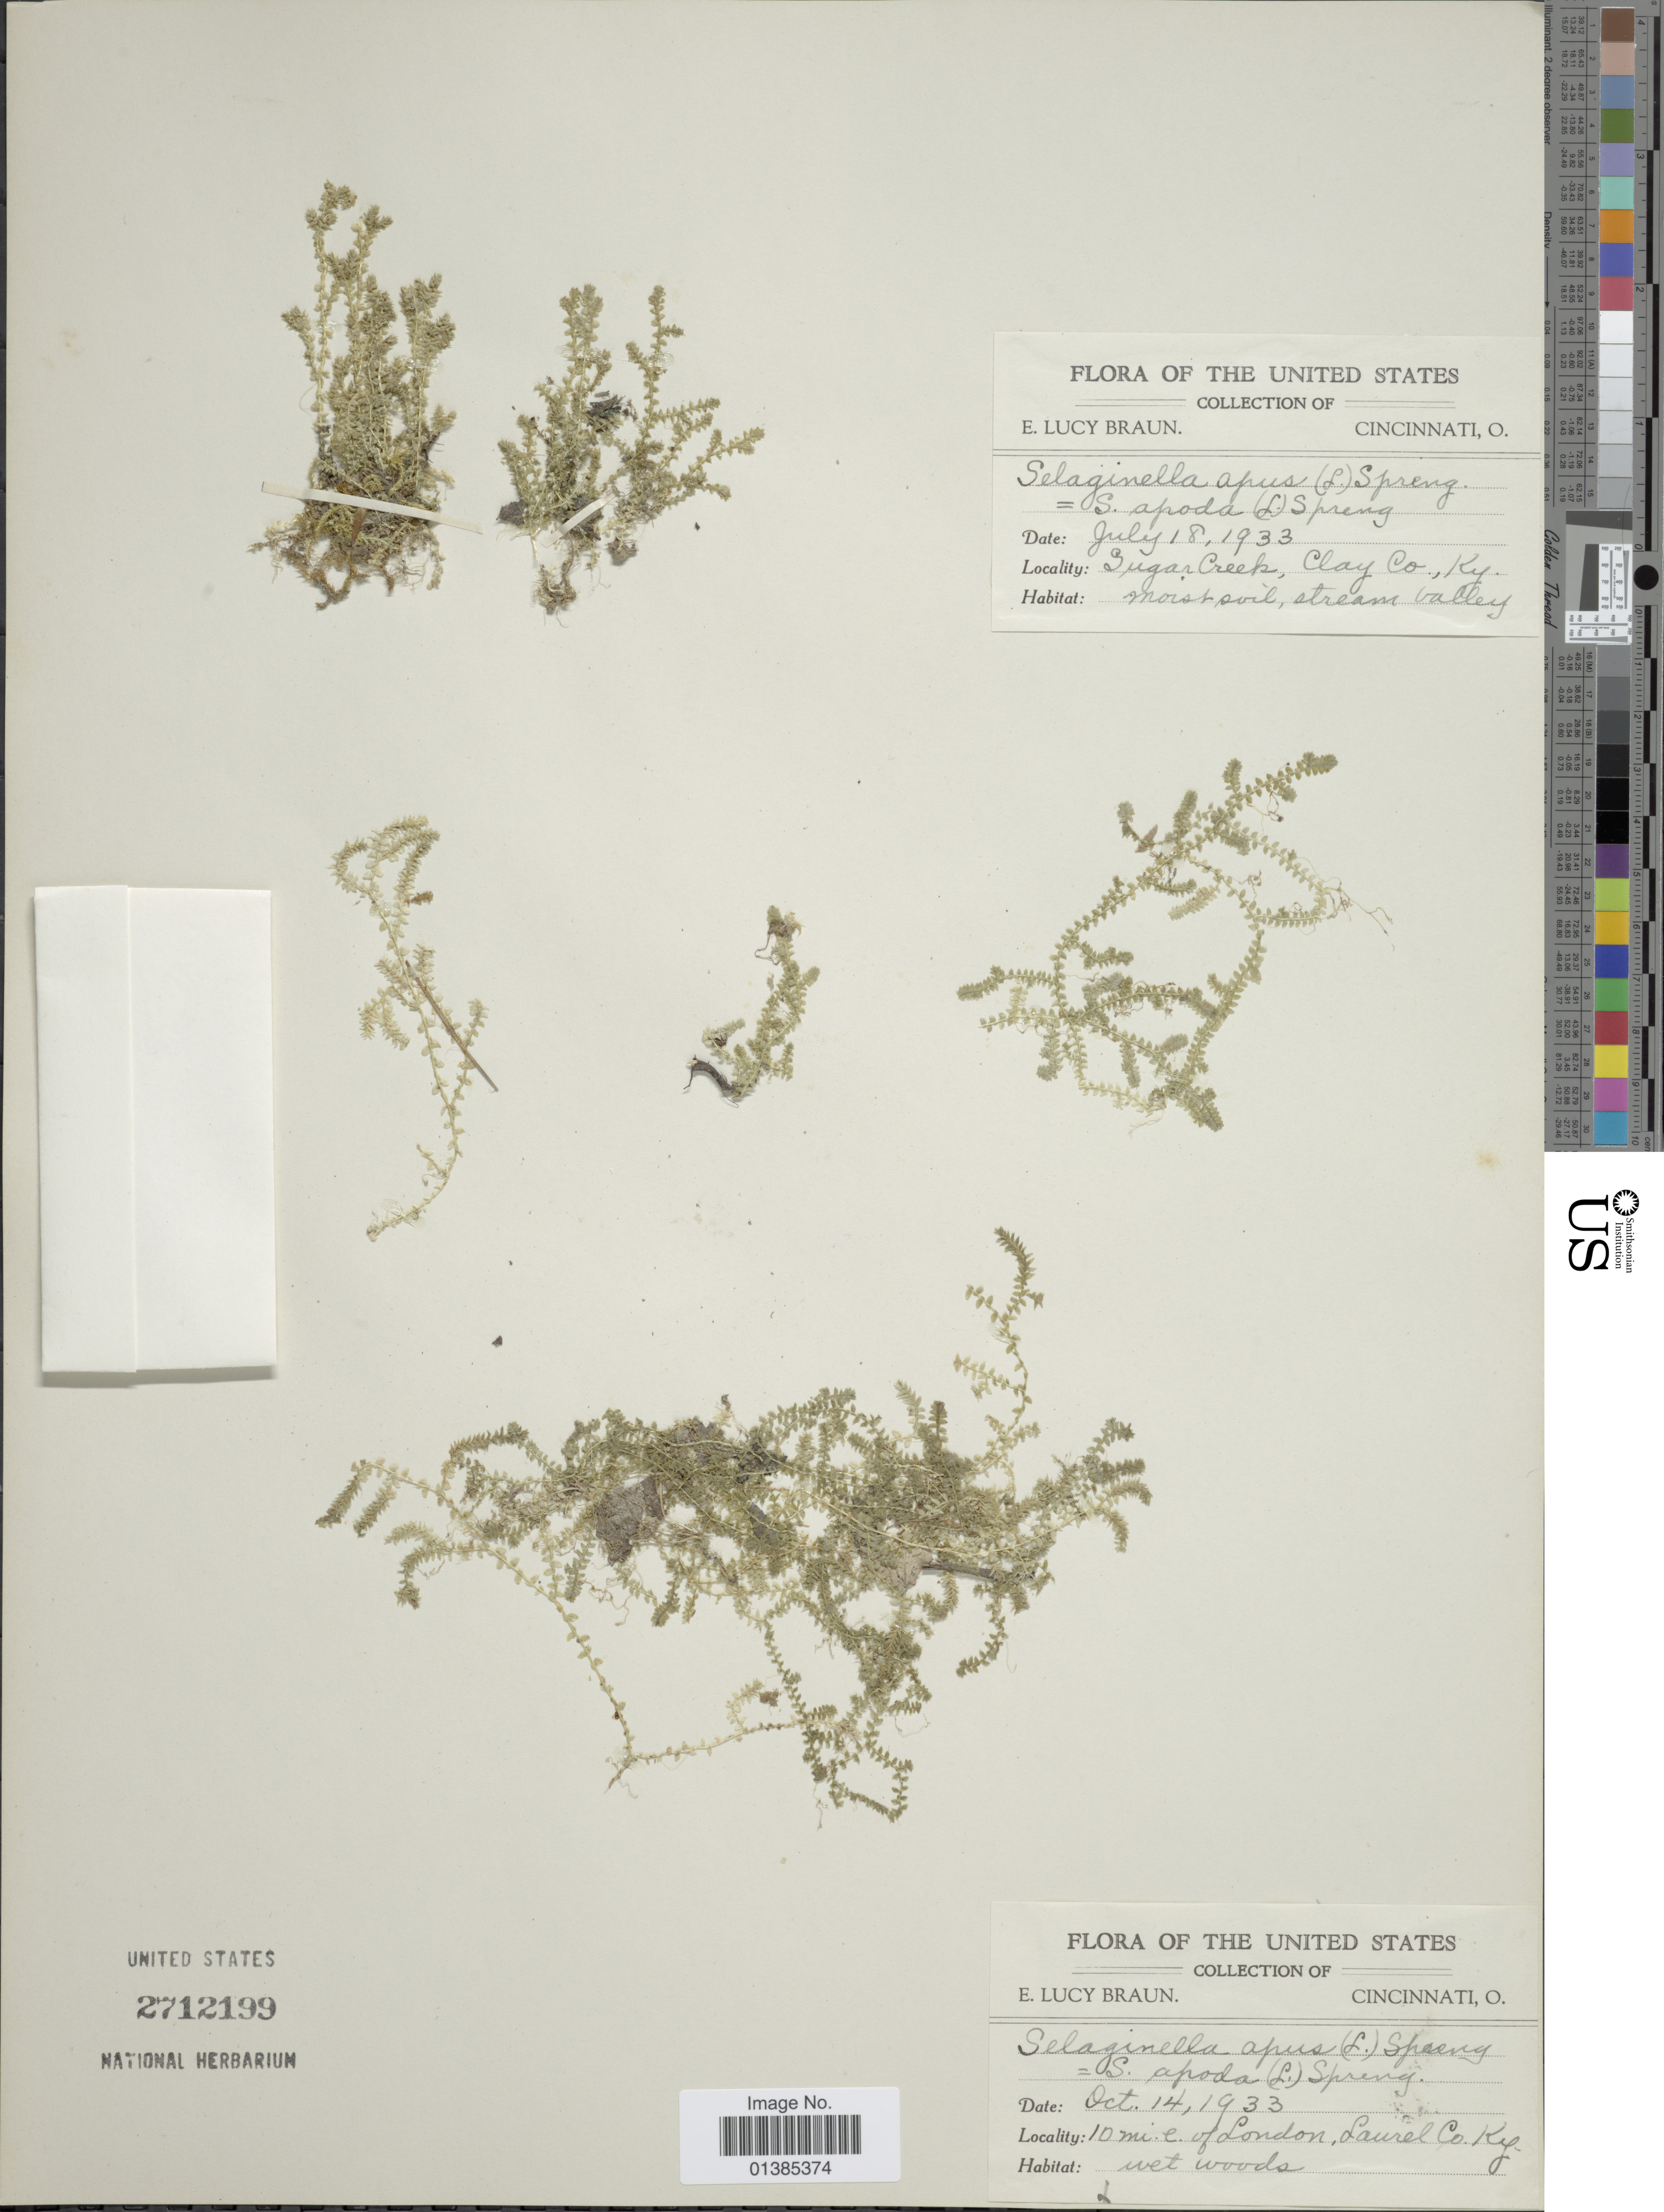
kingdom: Plantae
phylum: Tracheophyta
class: Lycopodiopsida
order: Selaginellales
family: Selaginellaceae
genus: Selaginella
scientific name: Selaginella apus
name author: Spring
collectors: E. L. Braun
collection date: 1933-07-18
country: United States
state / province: Kentucky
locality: Sugar Creek, Clay Co.